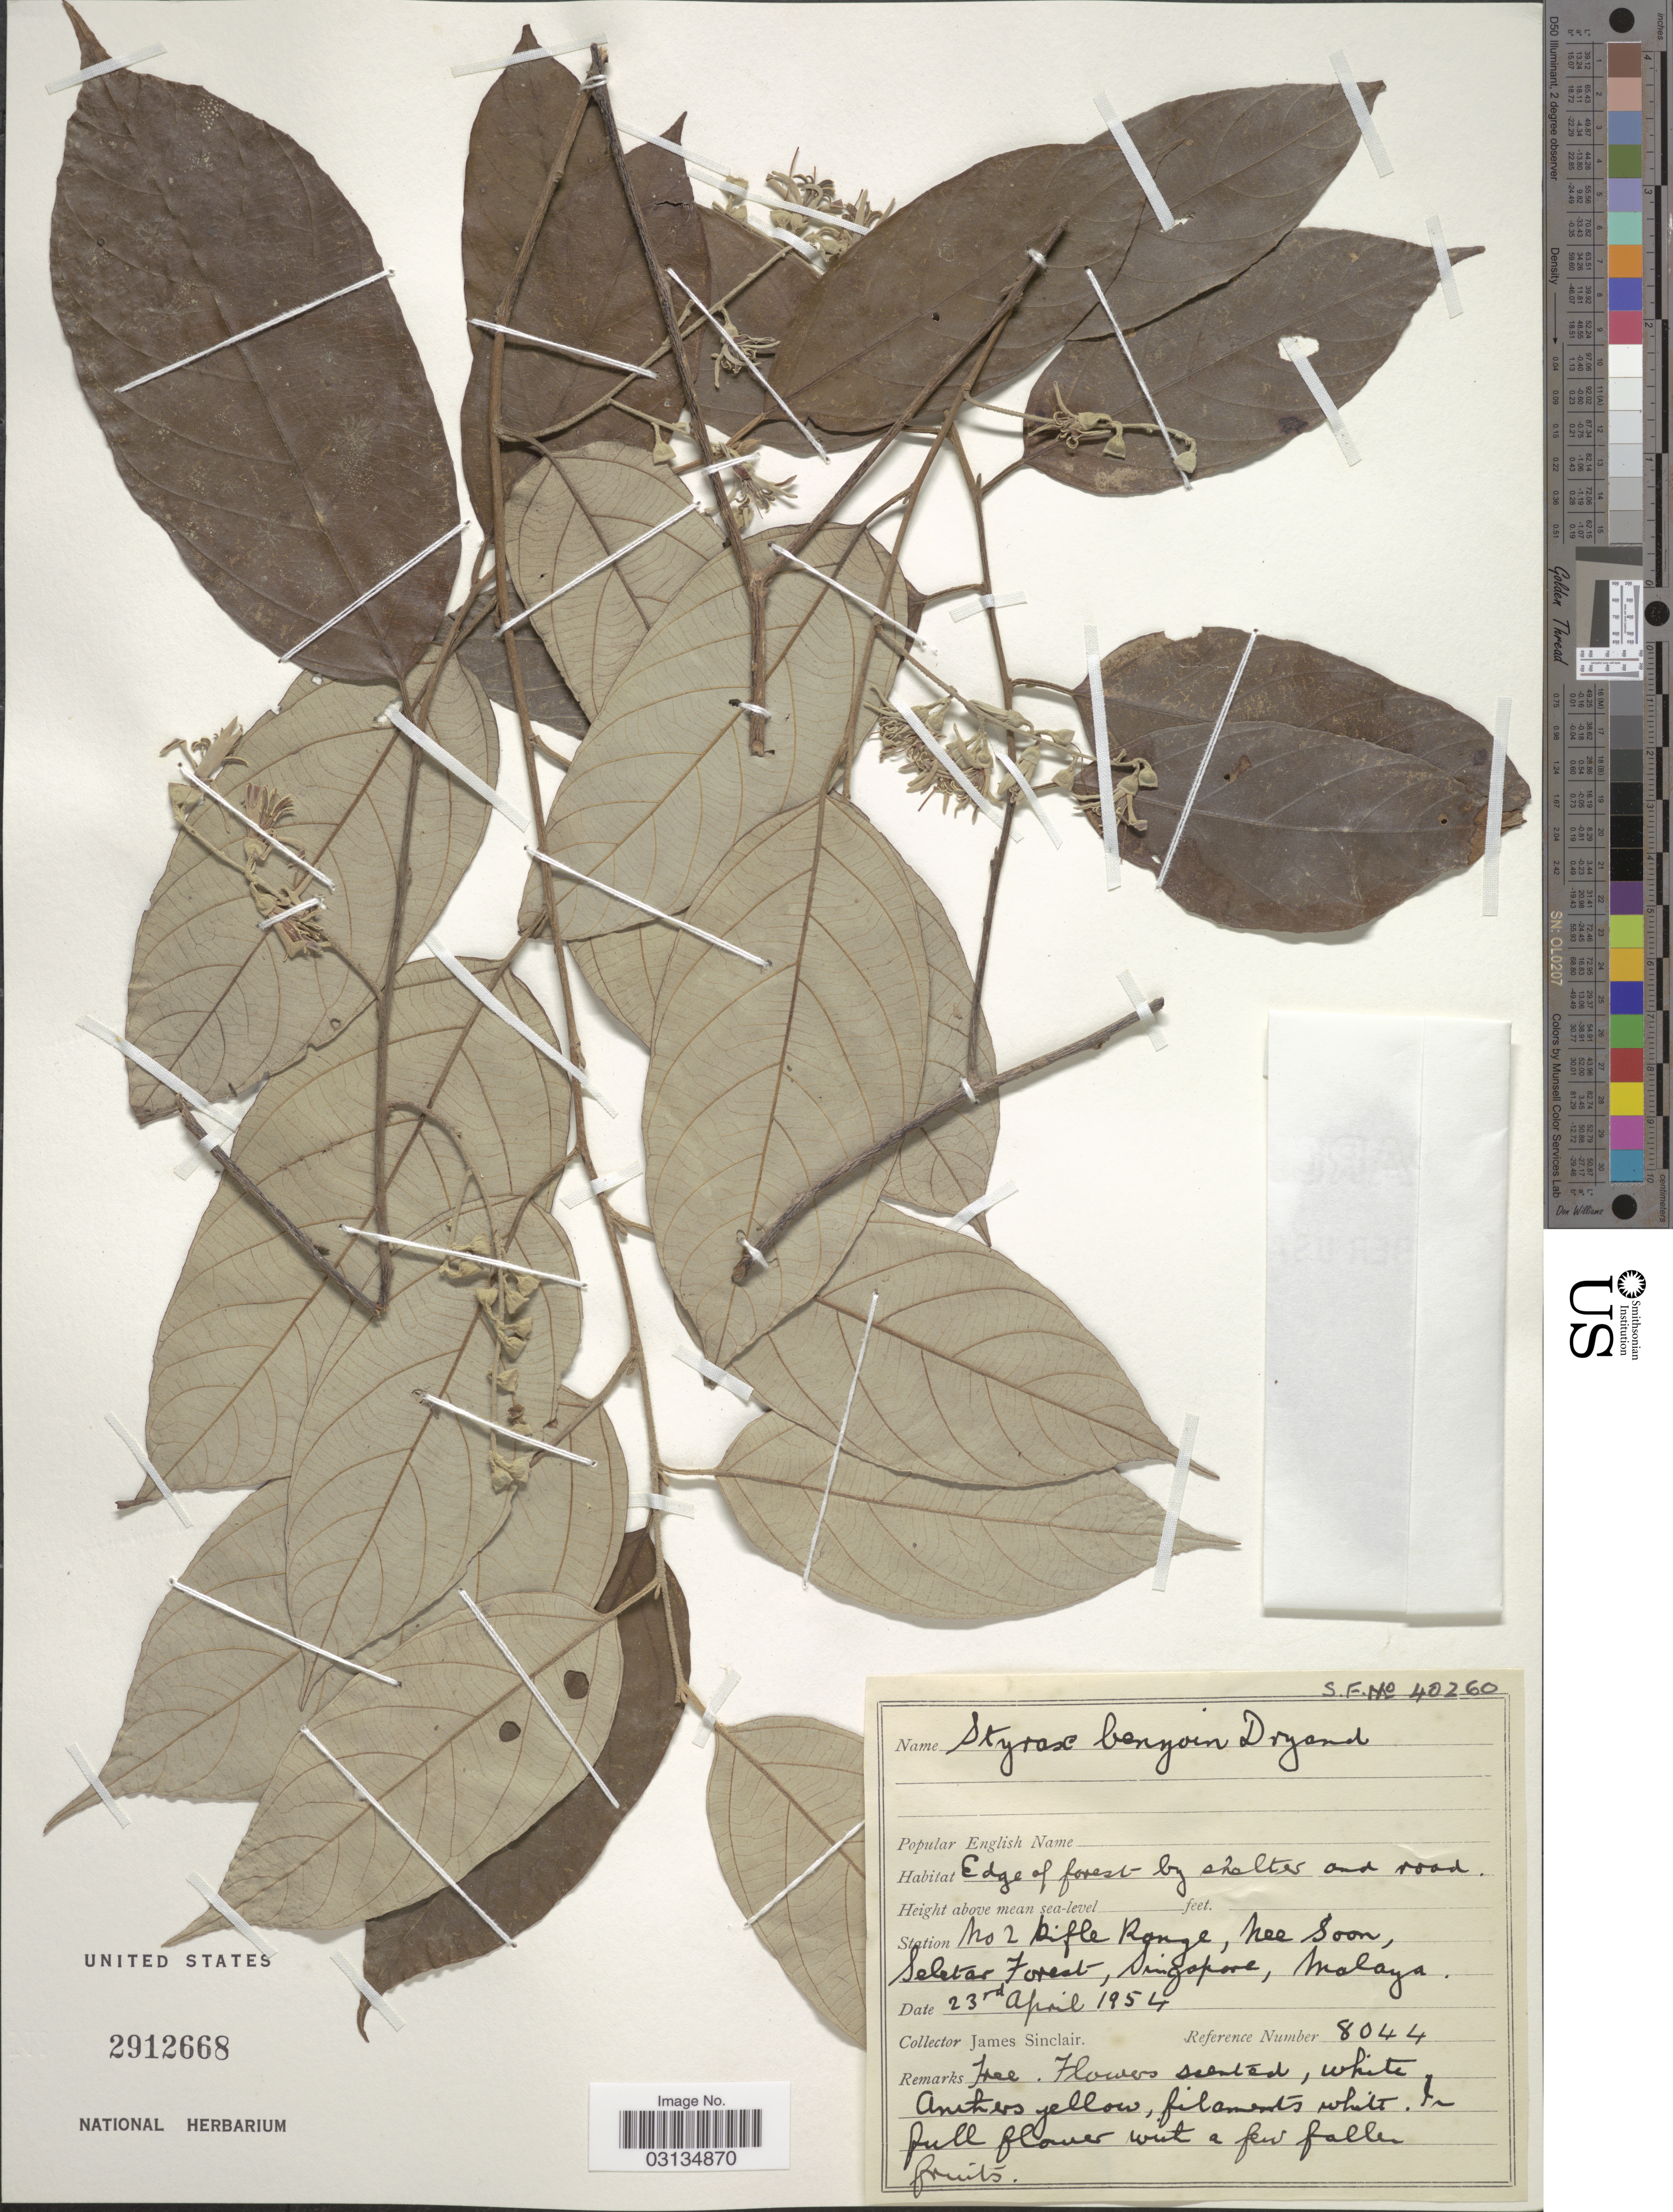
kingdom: Plantae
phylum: Tracheophyta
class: Magnoliopsida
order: Ericales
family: Styracaceae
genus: Styrax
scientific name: Styrax benzoin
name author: Dryand.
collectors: J. Sinclair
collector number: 8044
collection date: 1954-04-23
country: Singapore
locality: Station No 2 Rifle Range, Nee Soon, Seletar Forest, Malaya.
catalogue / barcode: US 2912668